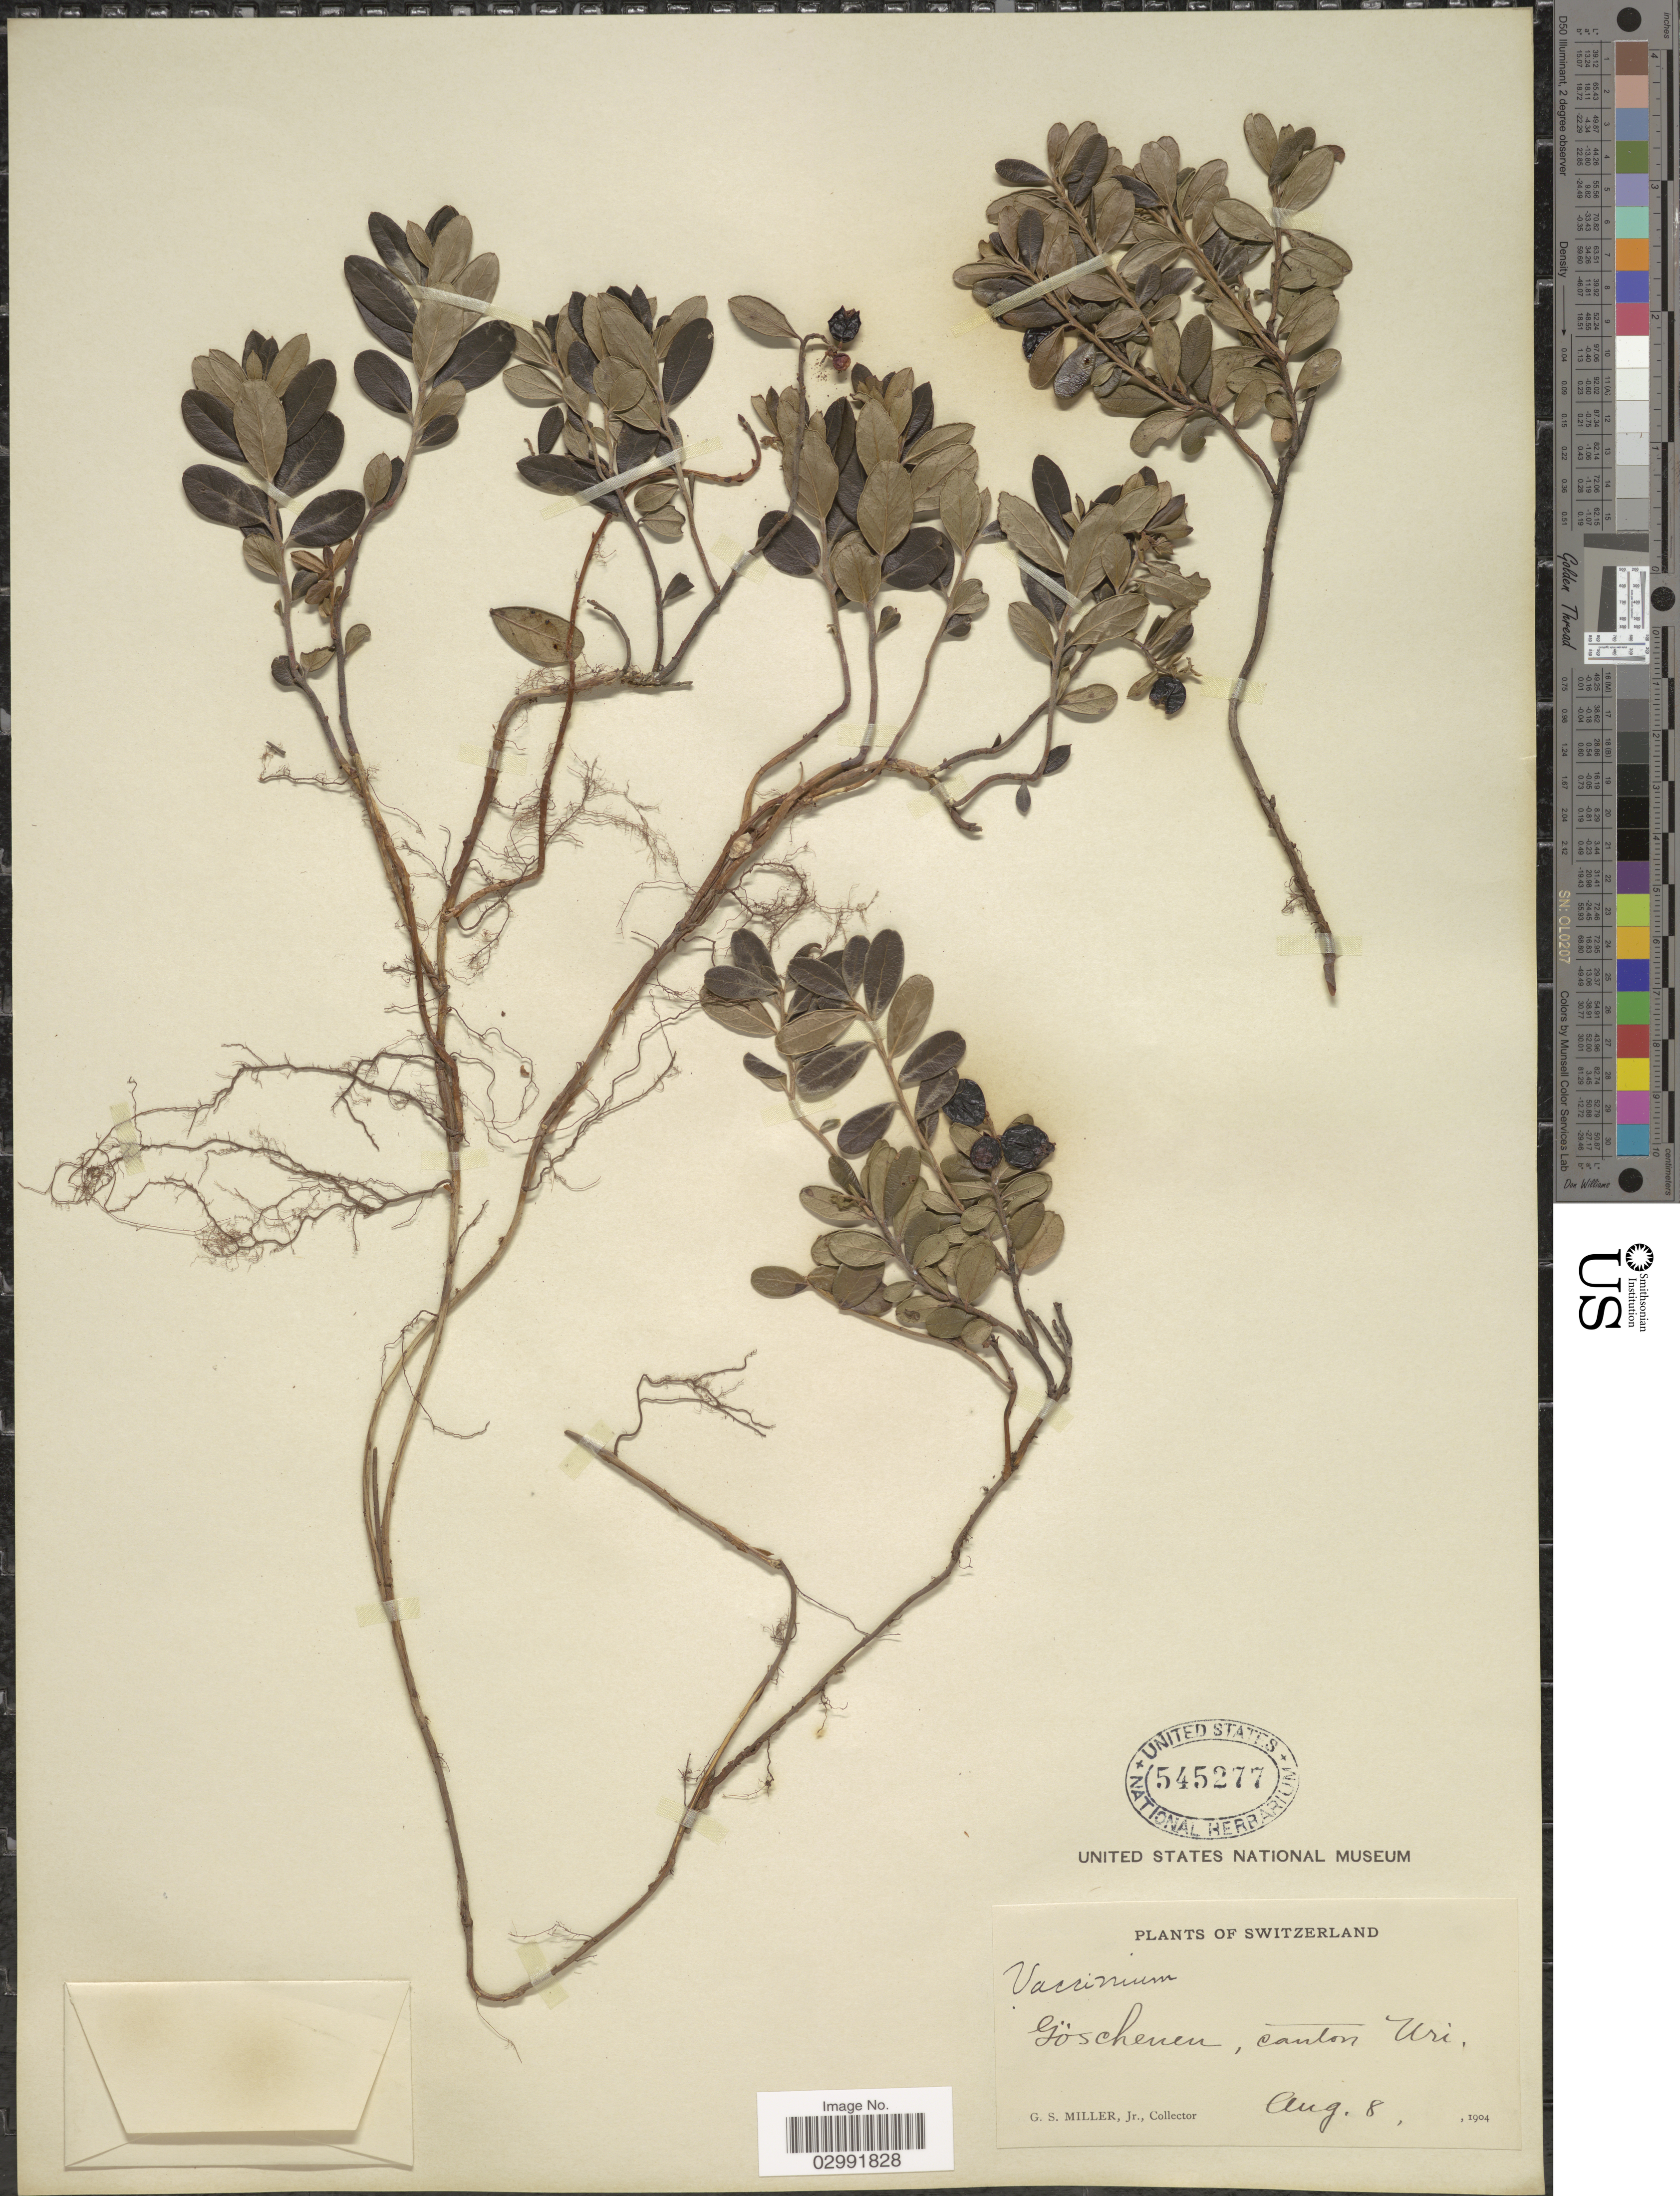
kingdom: Plantae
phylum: Tracheophyta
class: Magnoliopsida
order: Ericales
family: Ericaceae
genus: Vaccinium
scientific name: Vaccinium vitis-idaea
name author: L.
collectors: G. S. Miller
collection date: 1904-08-08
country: Switzerland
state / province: Uri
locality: Göschenen, canton Uri.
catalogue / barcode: US 545277